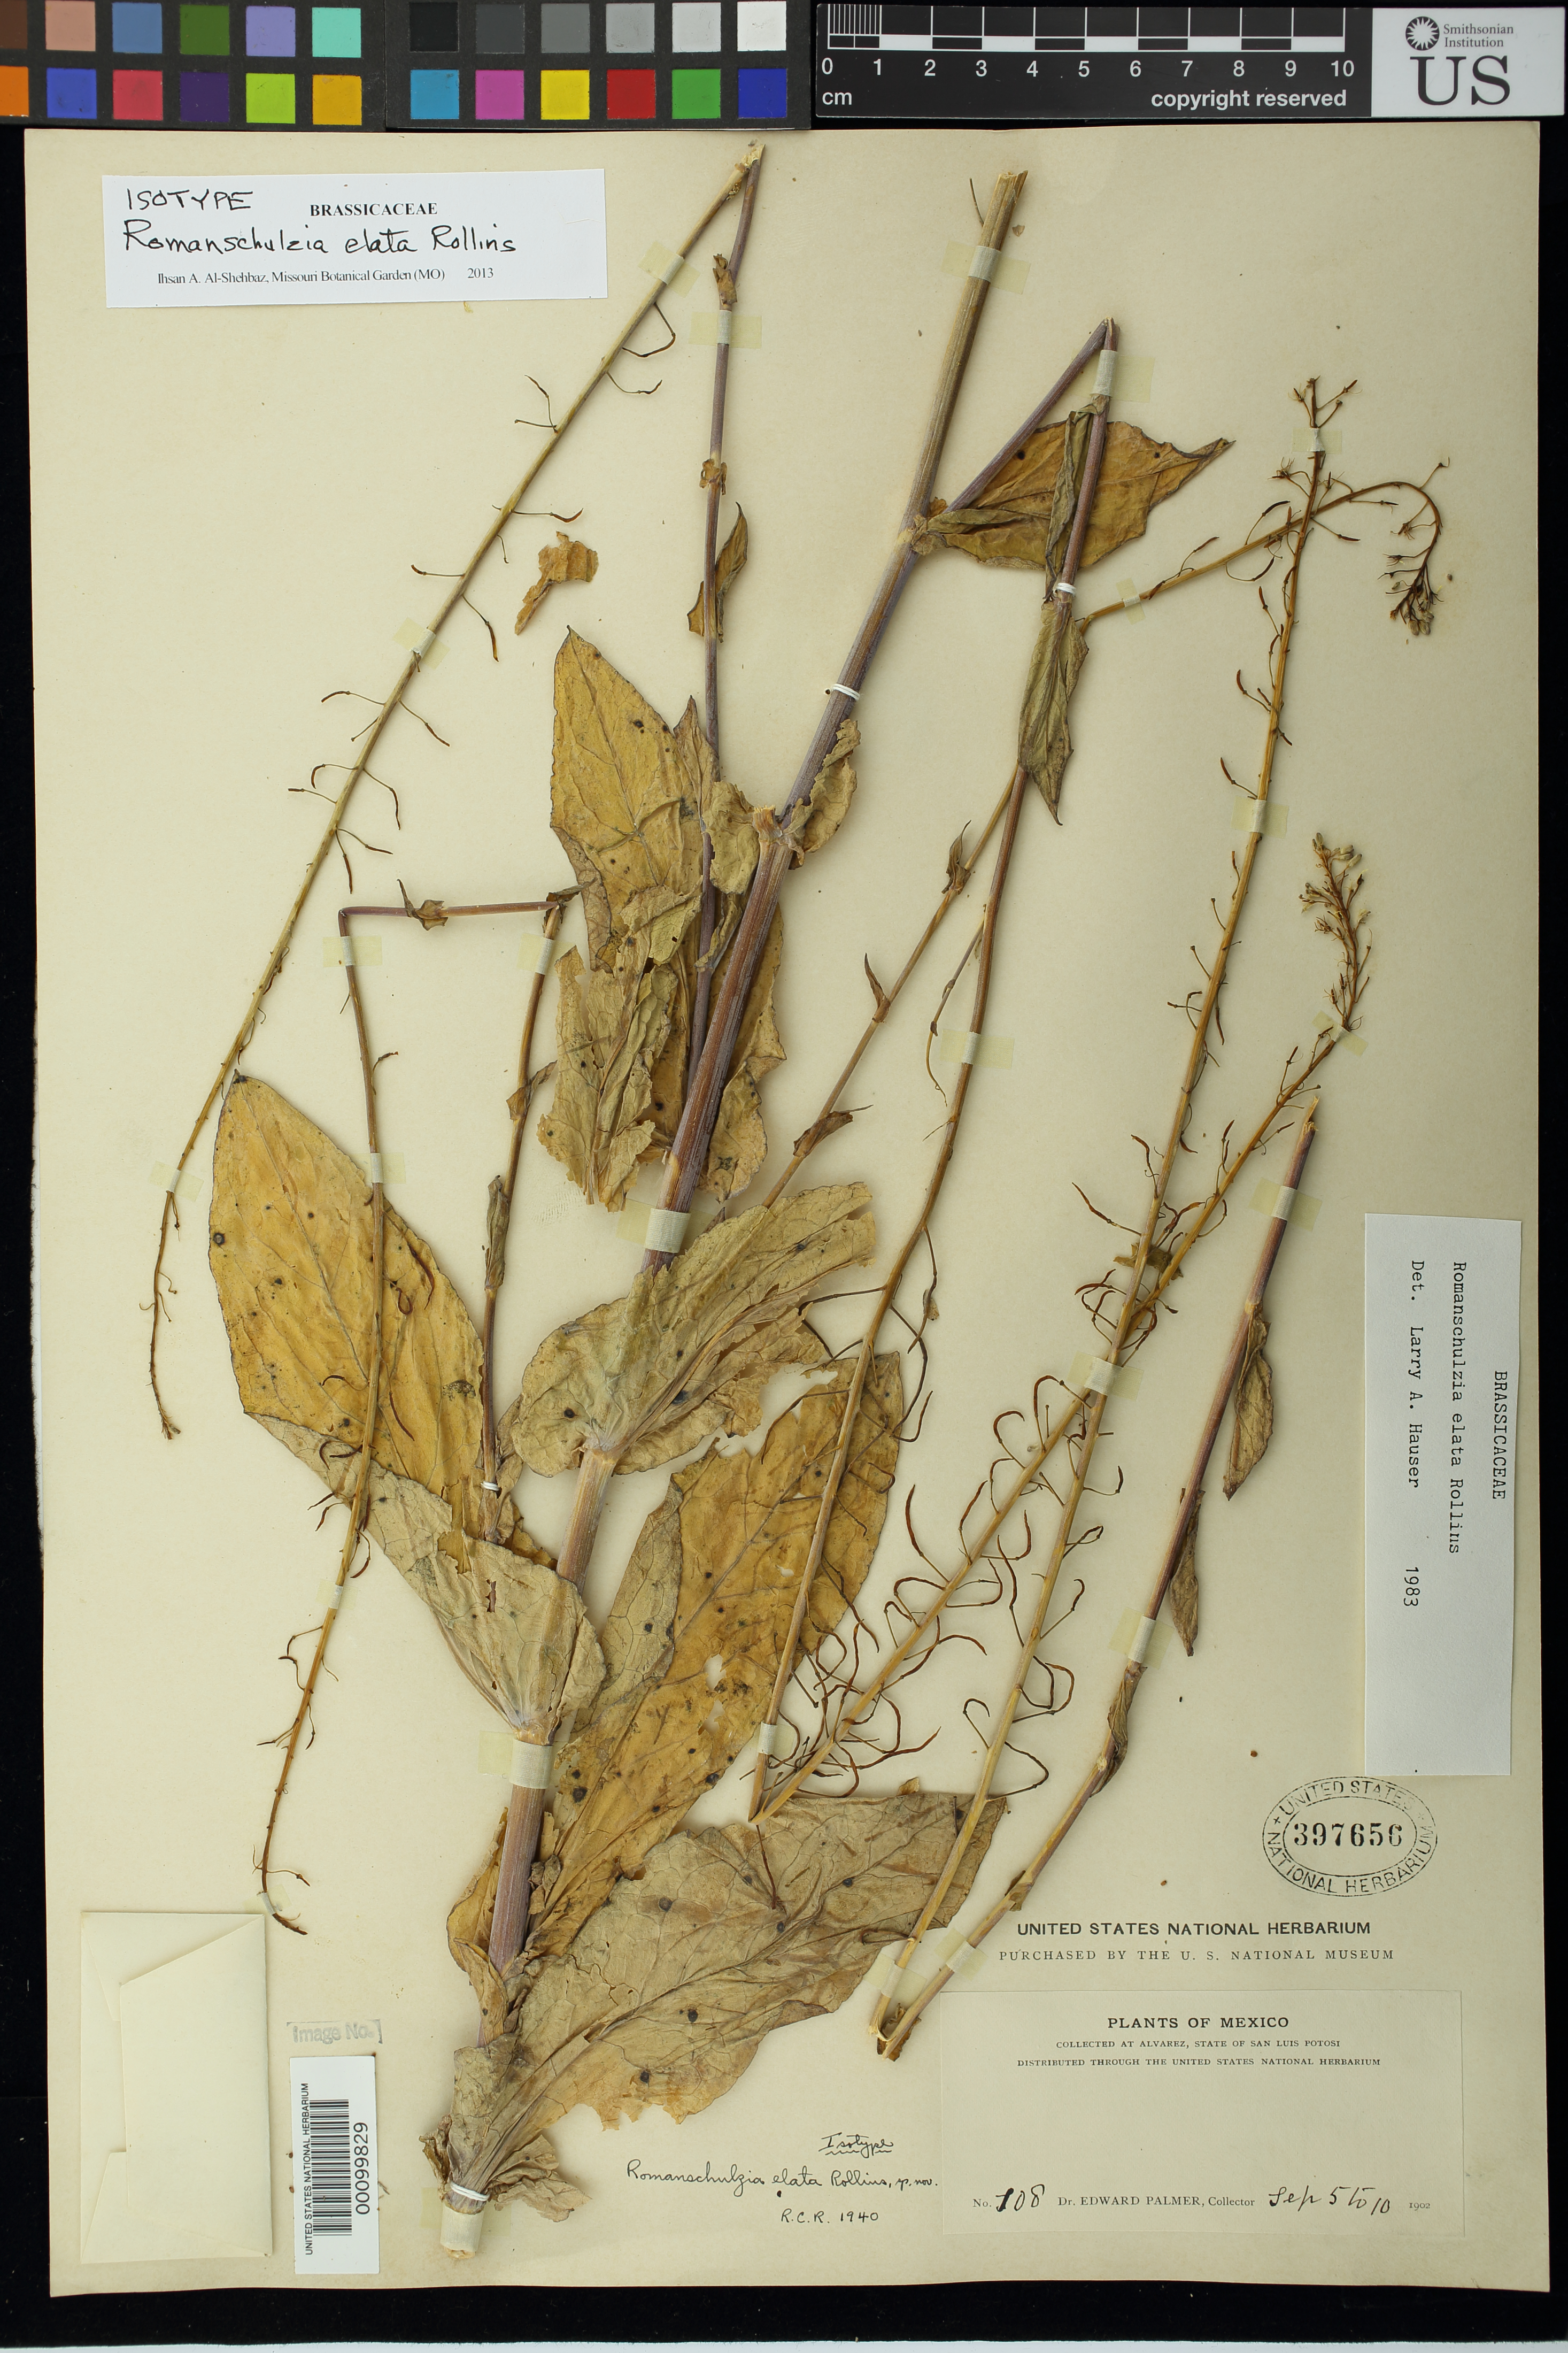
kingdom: Plantae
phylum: Tracheophyta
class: Magnoliopsida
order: Brassicales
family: Brassicaceae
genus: Romanschulzia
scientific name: Romanschulzia elata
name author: Rollins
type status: Isotype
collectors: E. Palmer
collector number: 108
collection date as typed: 1902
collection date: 1902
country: Mexico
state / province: San Luis Potosi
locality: Alvarez.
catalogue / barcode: US 397656